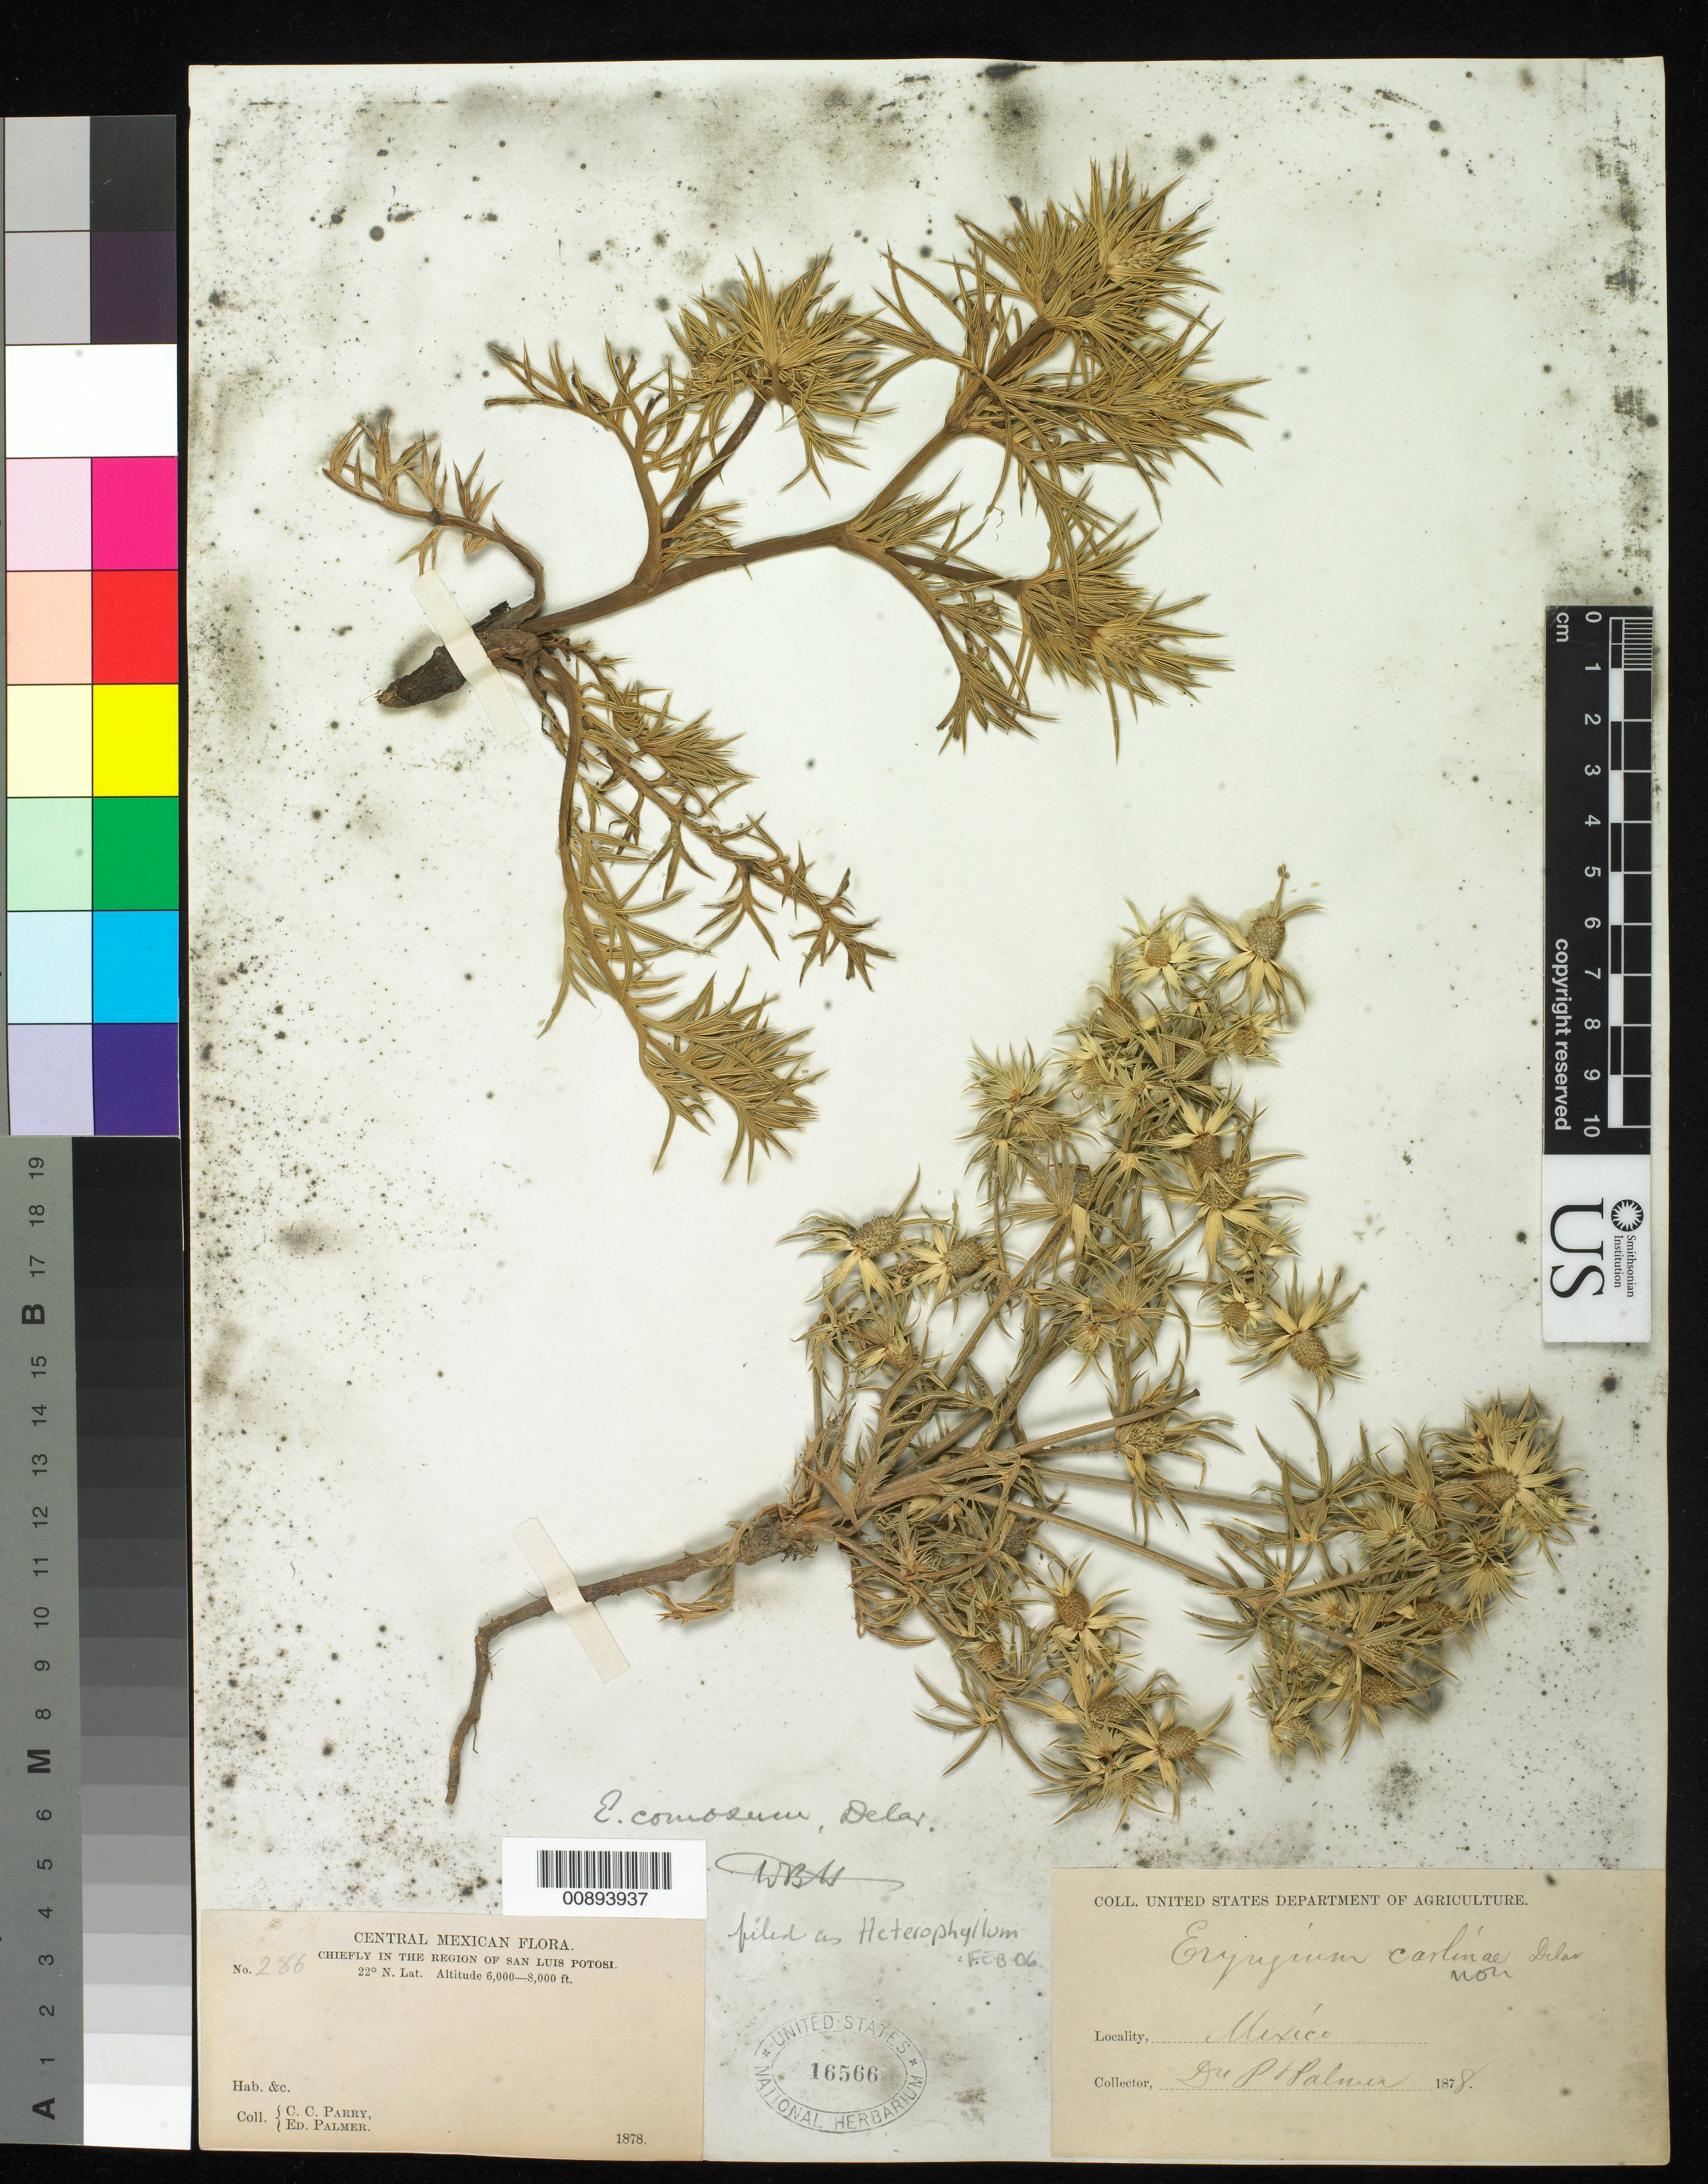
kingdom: Plantae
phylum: Tracheophyta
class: Magnoliopsida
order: Apiales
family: Apiaceae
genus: Eryngium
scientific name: Eryngium heterophyllum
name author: Engelm.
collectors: C. C. Parry & E. Palmer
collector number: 286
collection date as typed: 1878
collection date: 1878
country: Mexico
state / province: San Luis Potosí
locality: Chiefly in the region of San Luis Potosí.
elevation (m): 1829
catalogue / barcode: US 16566